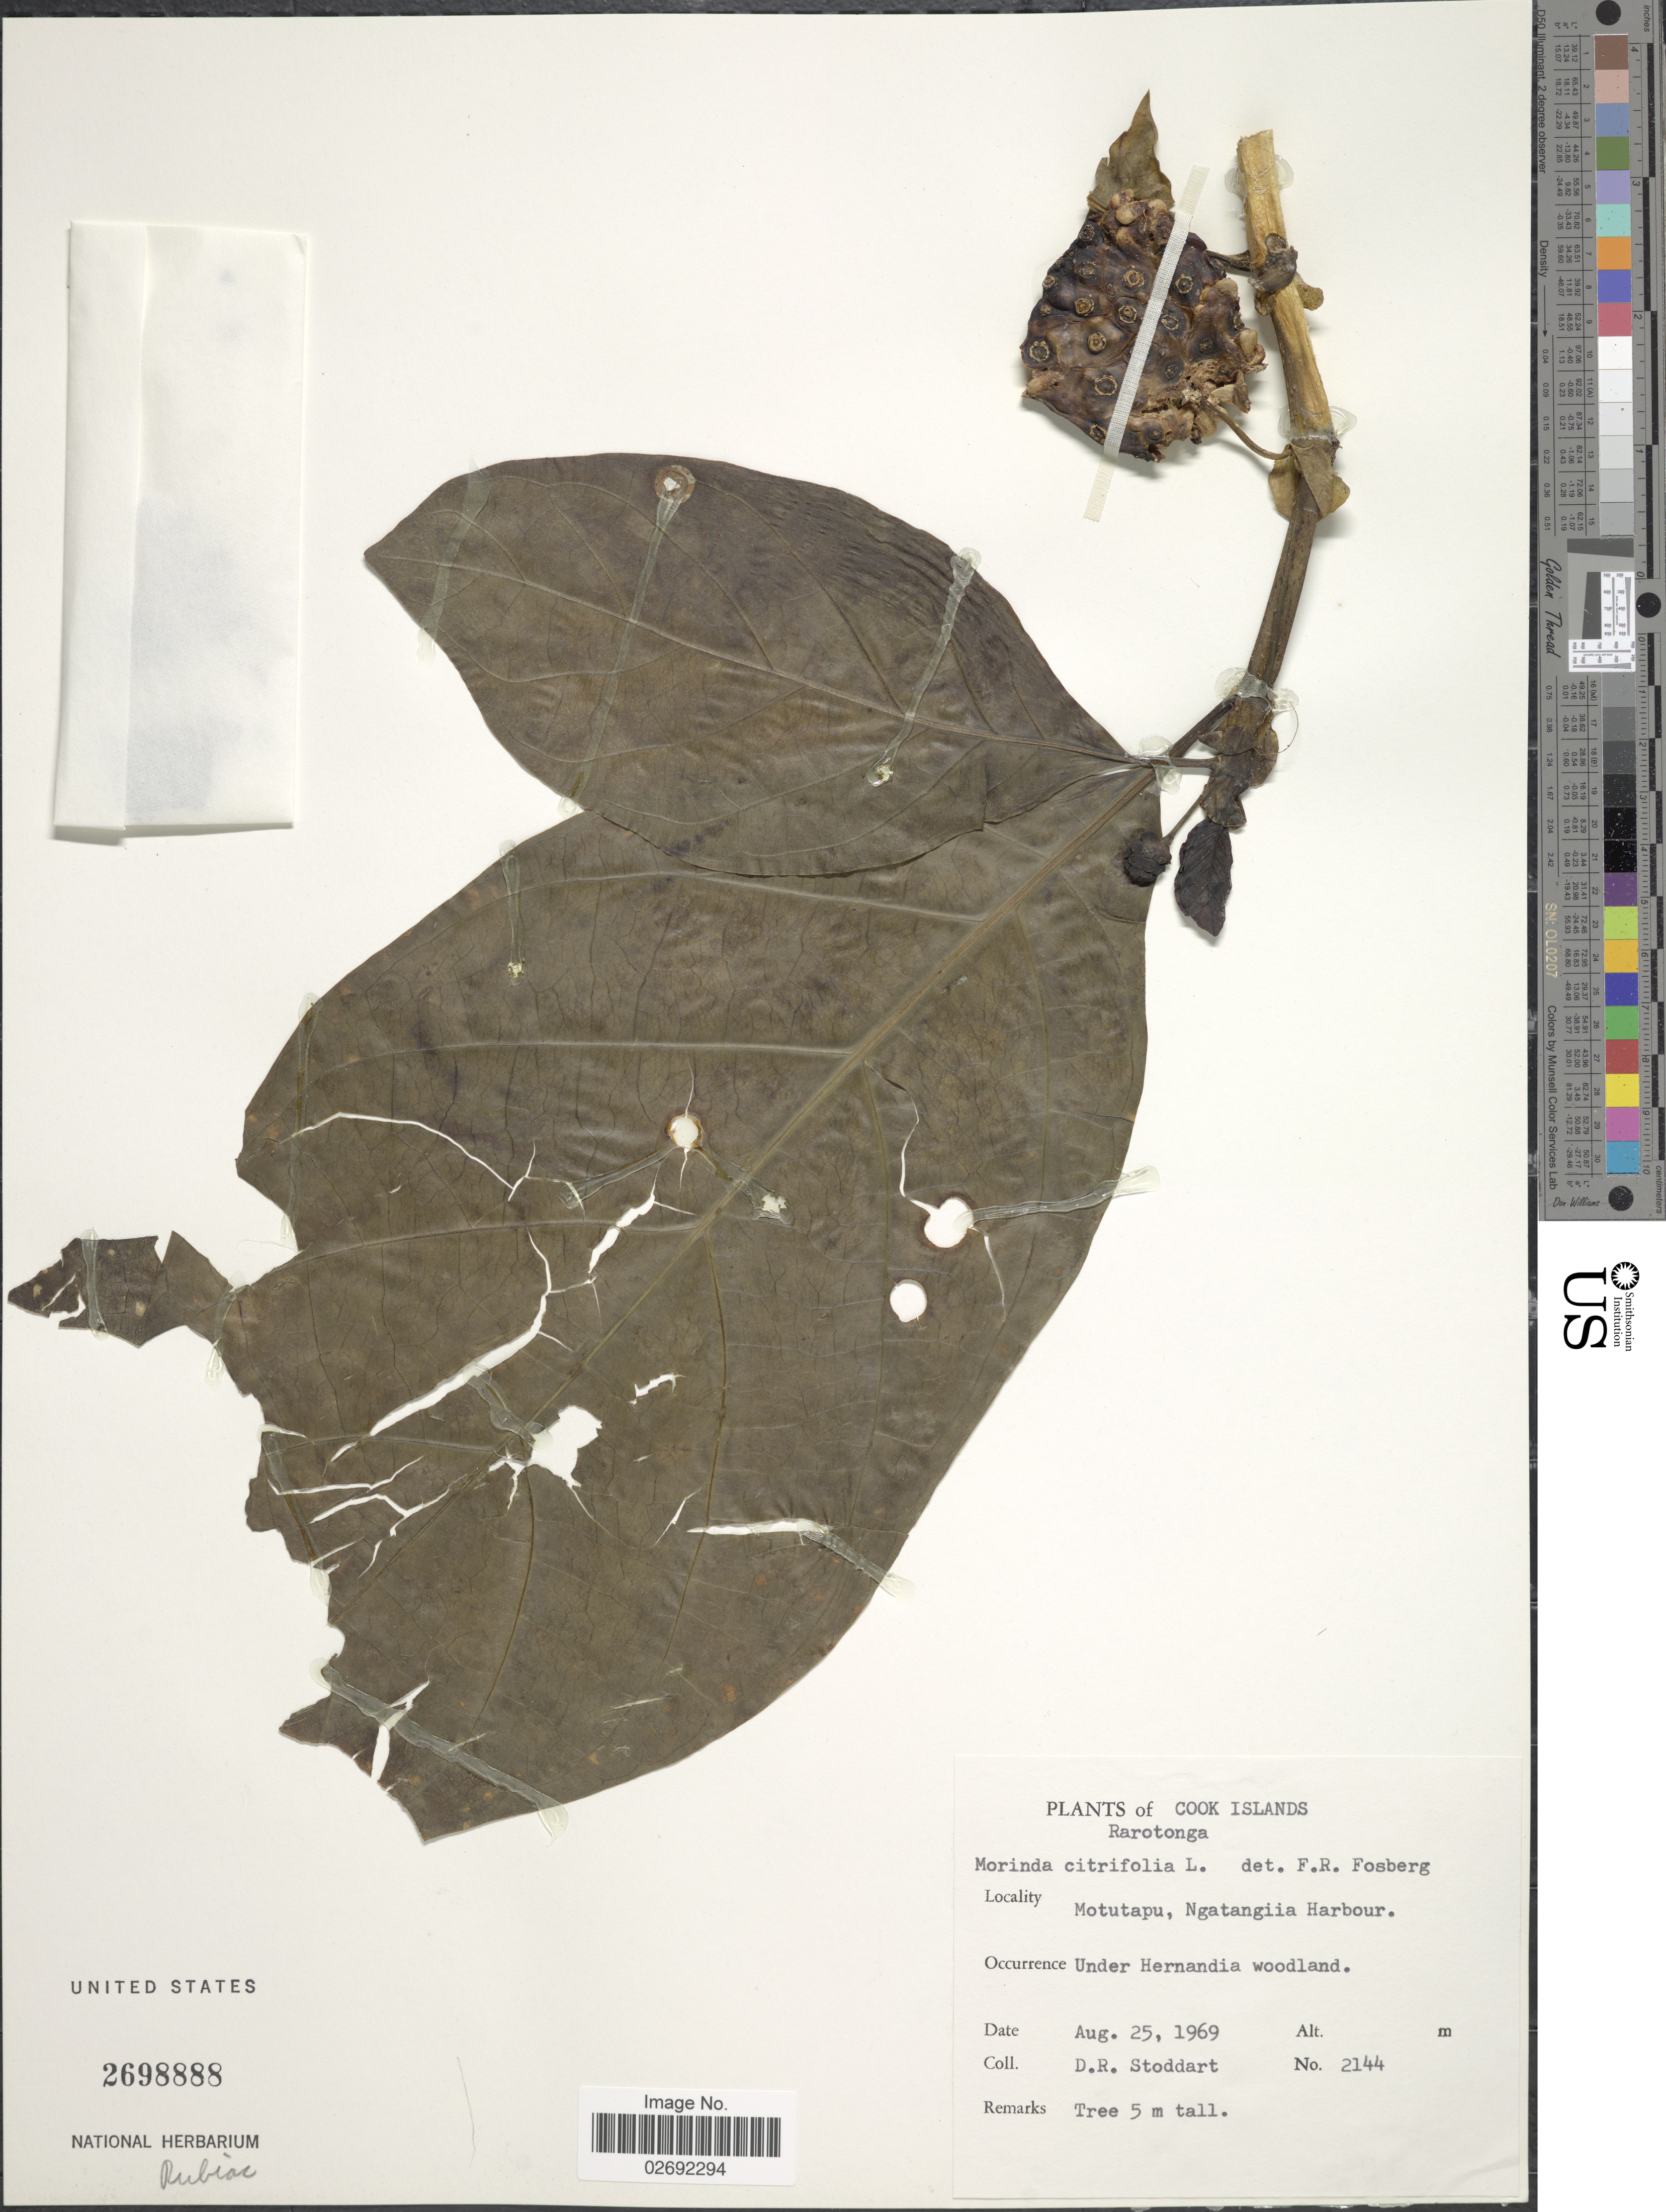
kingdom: Plantae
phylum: Tracheophyta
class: Magnoliopsida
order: Gentianales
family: Rubiaceae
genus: Morinda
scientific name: Morinda citrifolia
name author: L.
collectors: D. R. Stoddart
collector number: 2144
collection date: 1969-08-25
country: Cook Islands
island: Rarotonga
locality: Rarotonga. Motutapu, Ngatangiia Harbour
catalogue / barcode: US 2698888